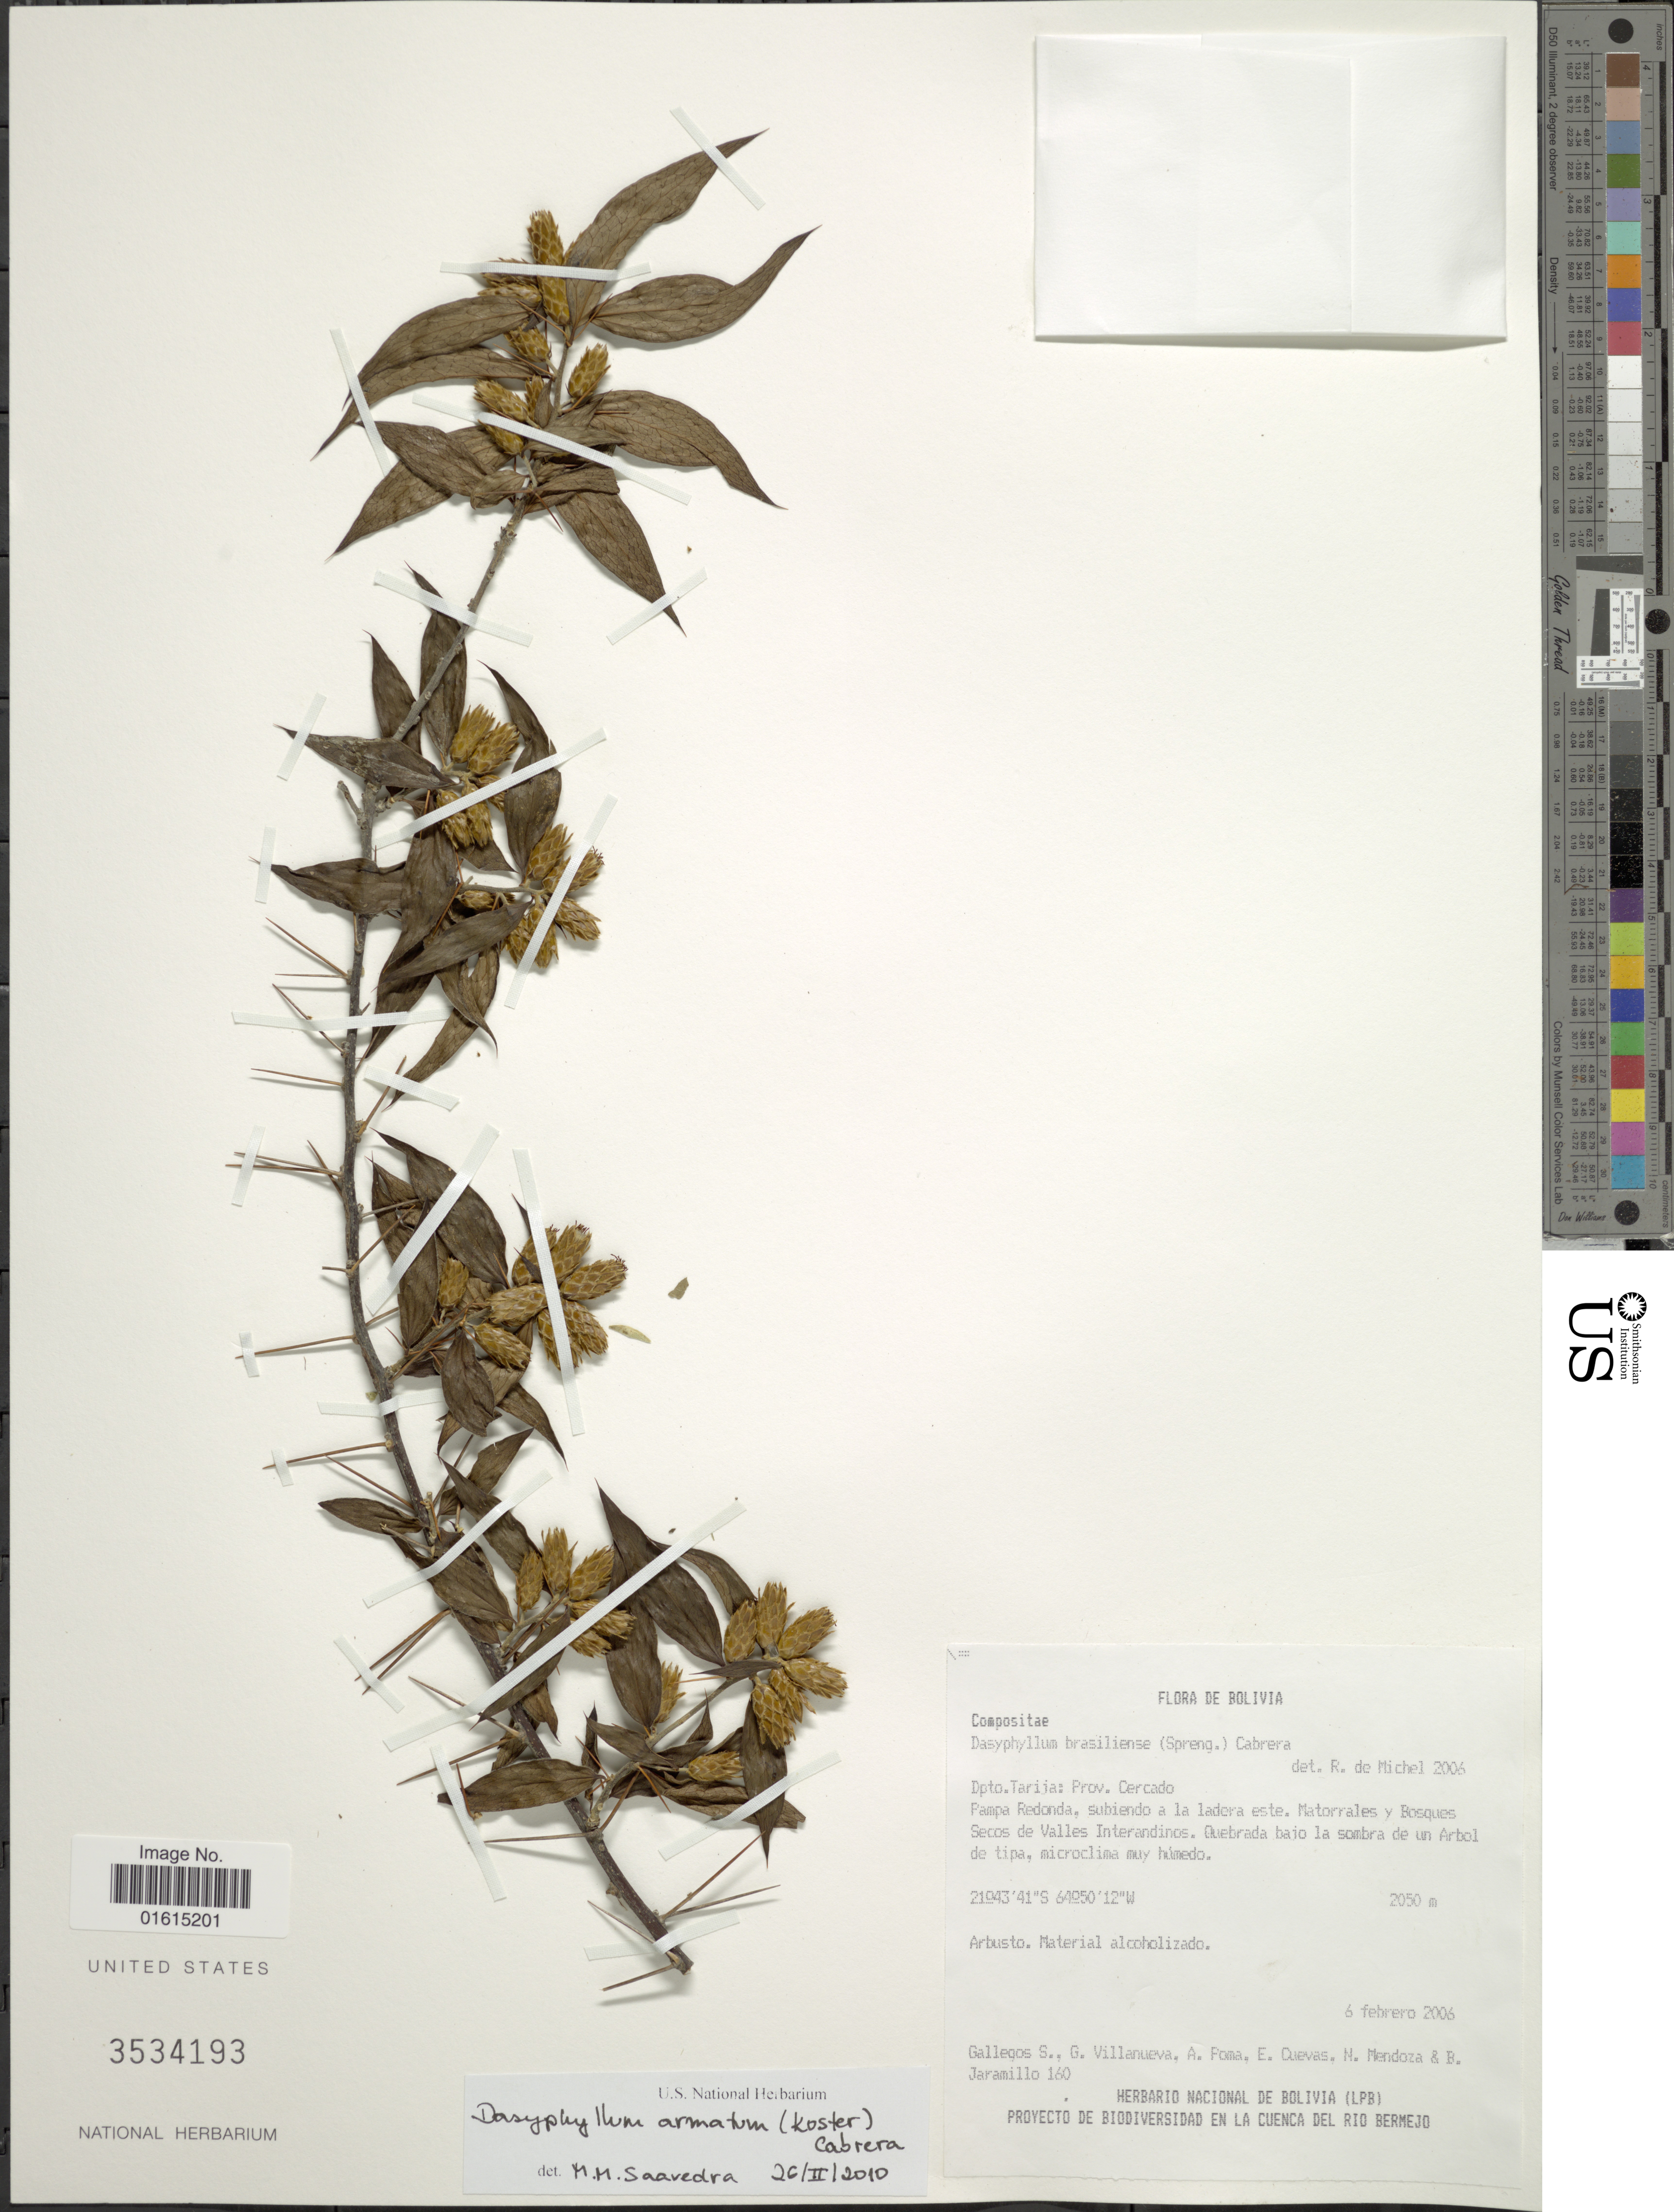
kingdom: Plantae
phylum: Tracheophyta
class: Magnoliopsida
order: Asterales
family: Asteraceae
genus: Dasyphyllum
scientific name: Dasyphyllum armatum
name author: (J. Kost.) Cabrera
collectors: S. Gallegos, G. Villanueva, A. Poma, E. Quevas & et al.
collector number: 160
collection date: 2006-02-06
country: Bolivia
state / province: Tarija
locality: Dpto. Tarija, Prov. Cercado, Pampa Redonda, subiendo a la ladera este, Matorrales y Bosques Secos de Valles Interandinos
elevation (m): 2050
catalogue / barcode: US 3534193